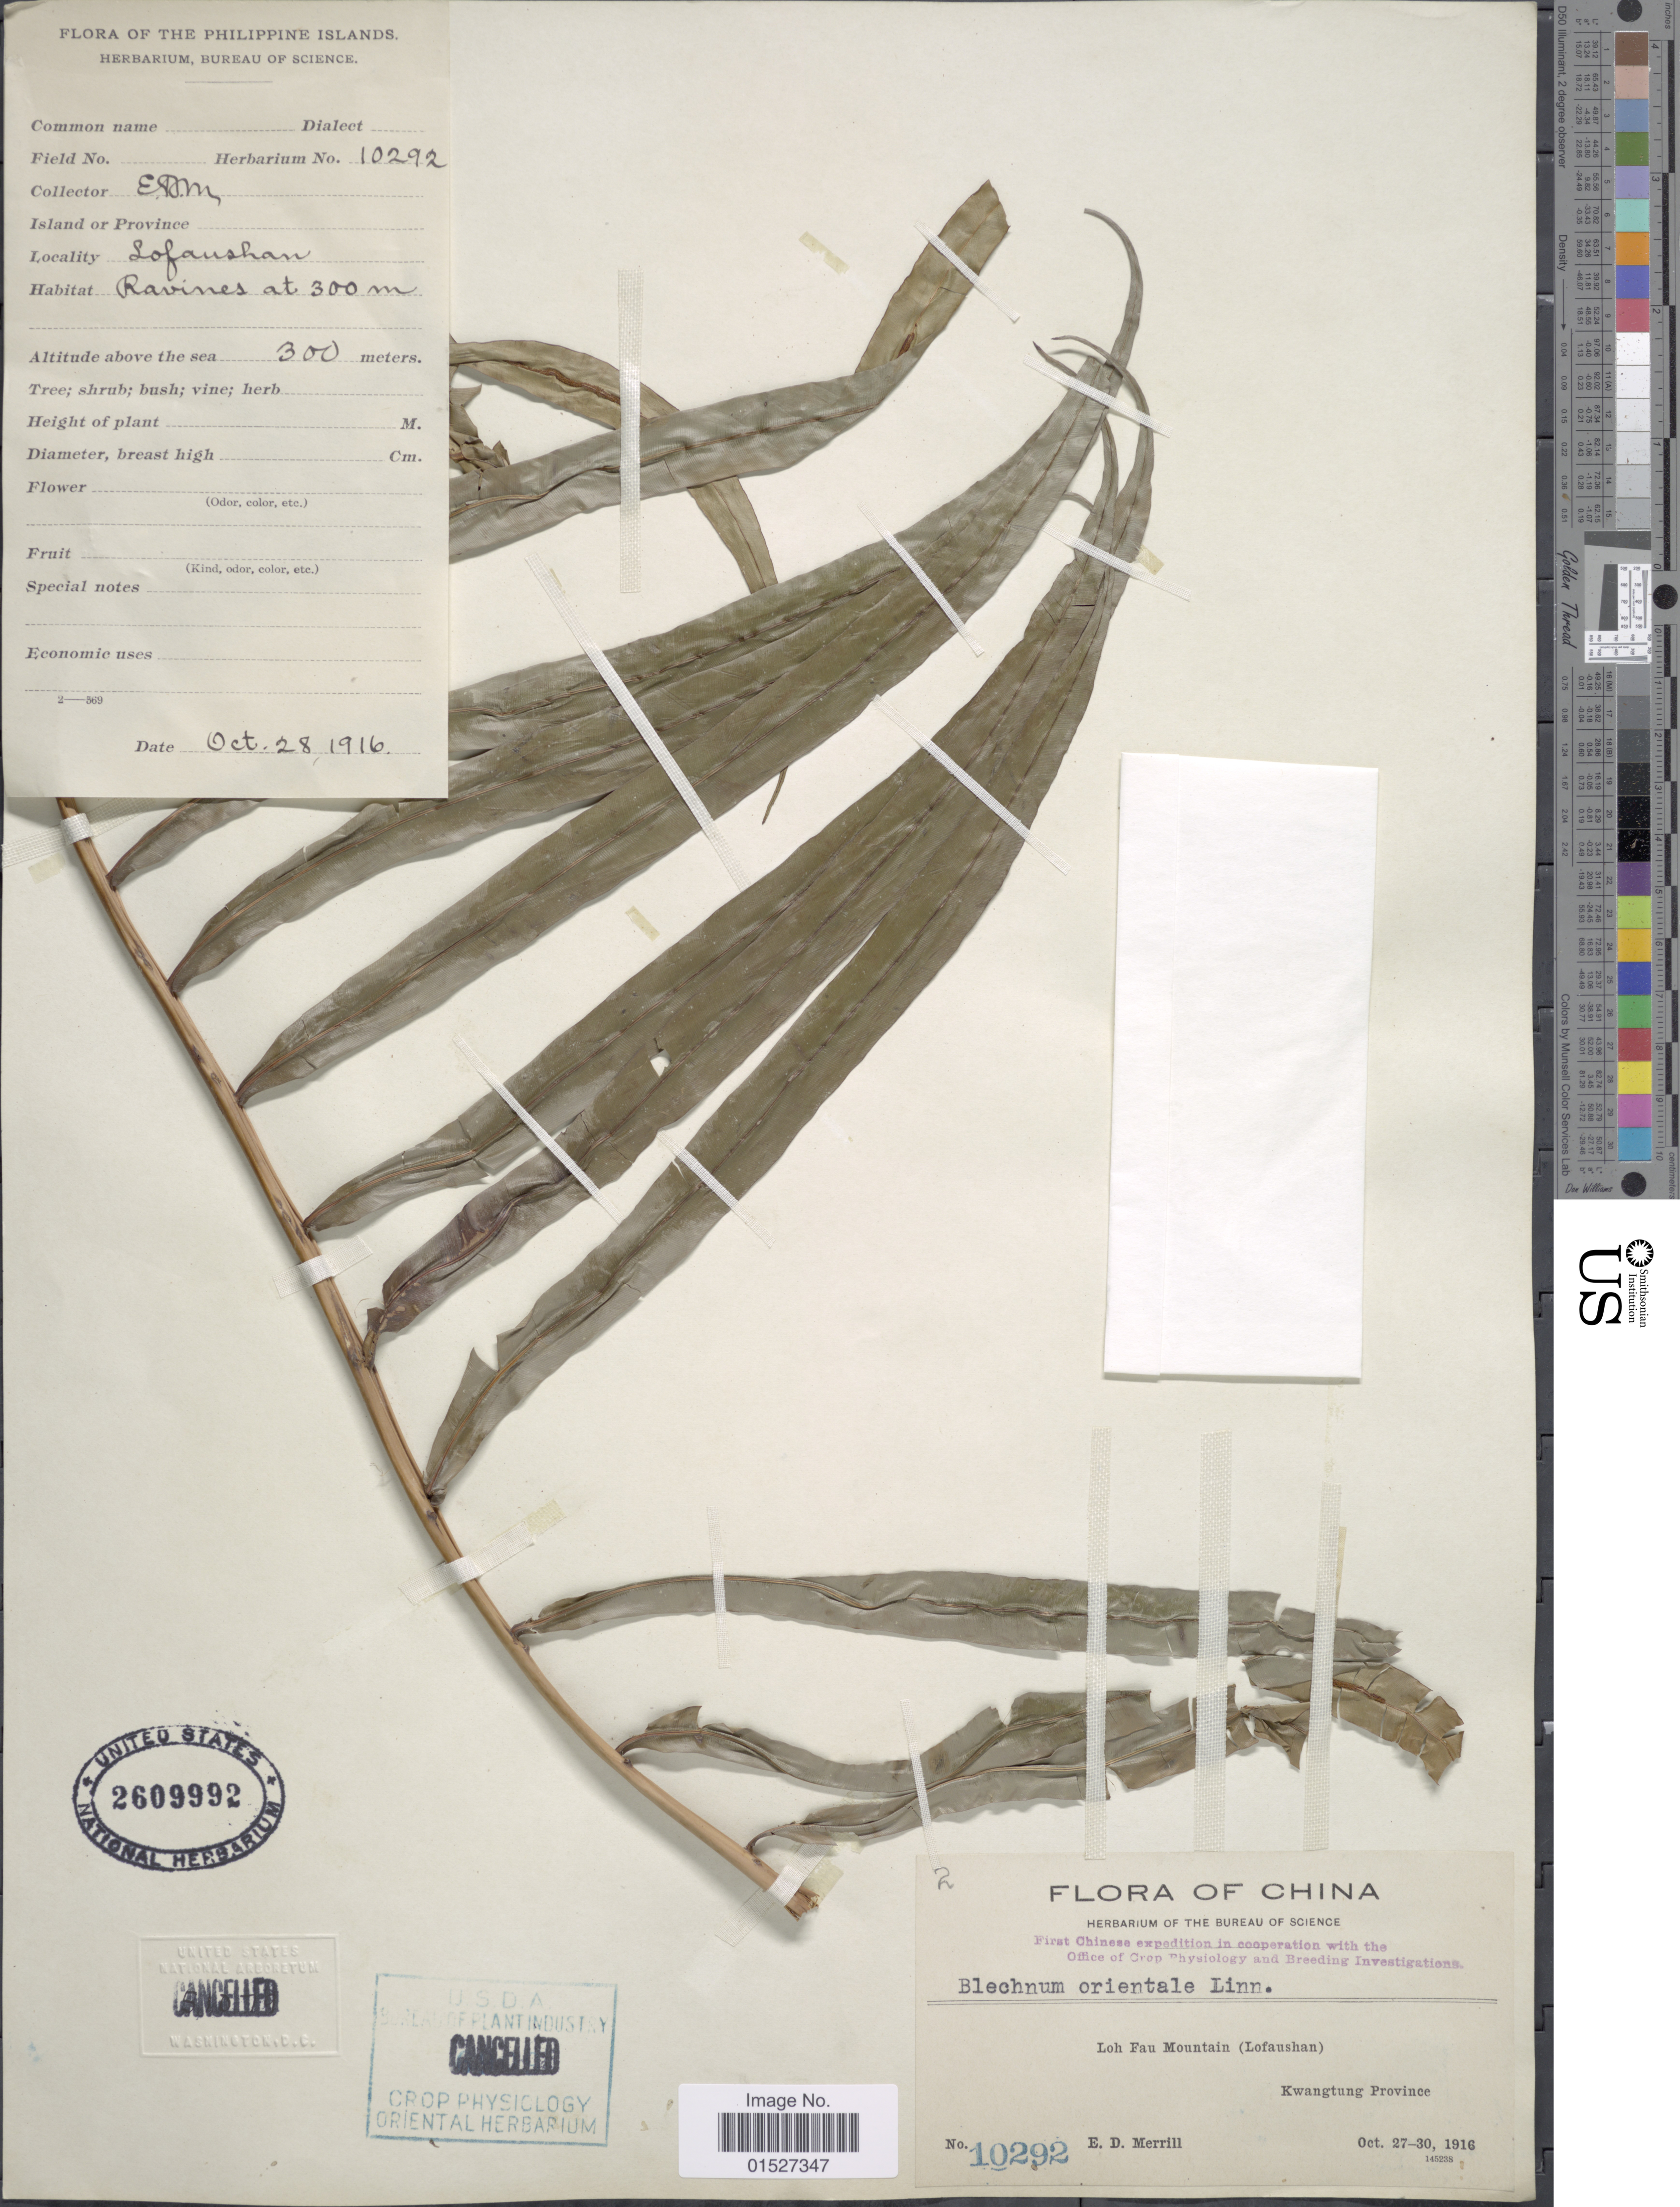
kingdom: Plantae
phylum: Tracheophyta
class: Polypodiopsida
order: Polypodiales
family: Blechnaceae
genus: Blechnum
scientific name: Blechnum orientale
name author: L.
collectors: E. D. Merrill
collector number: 10292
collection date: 1916-10-27/1916-10-30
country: China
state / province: Guangdong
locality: Loh Fau Mountain (Lofaushan) Kwangtung Province.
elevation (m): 300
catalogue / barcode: US 2609992